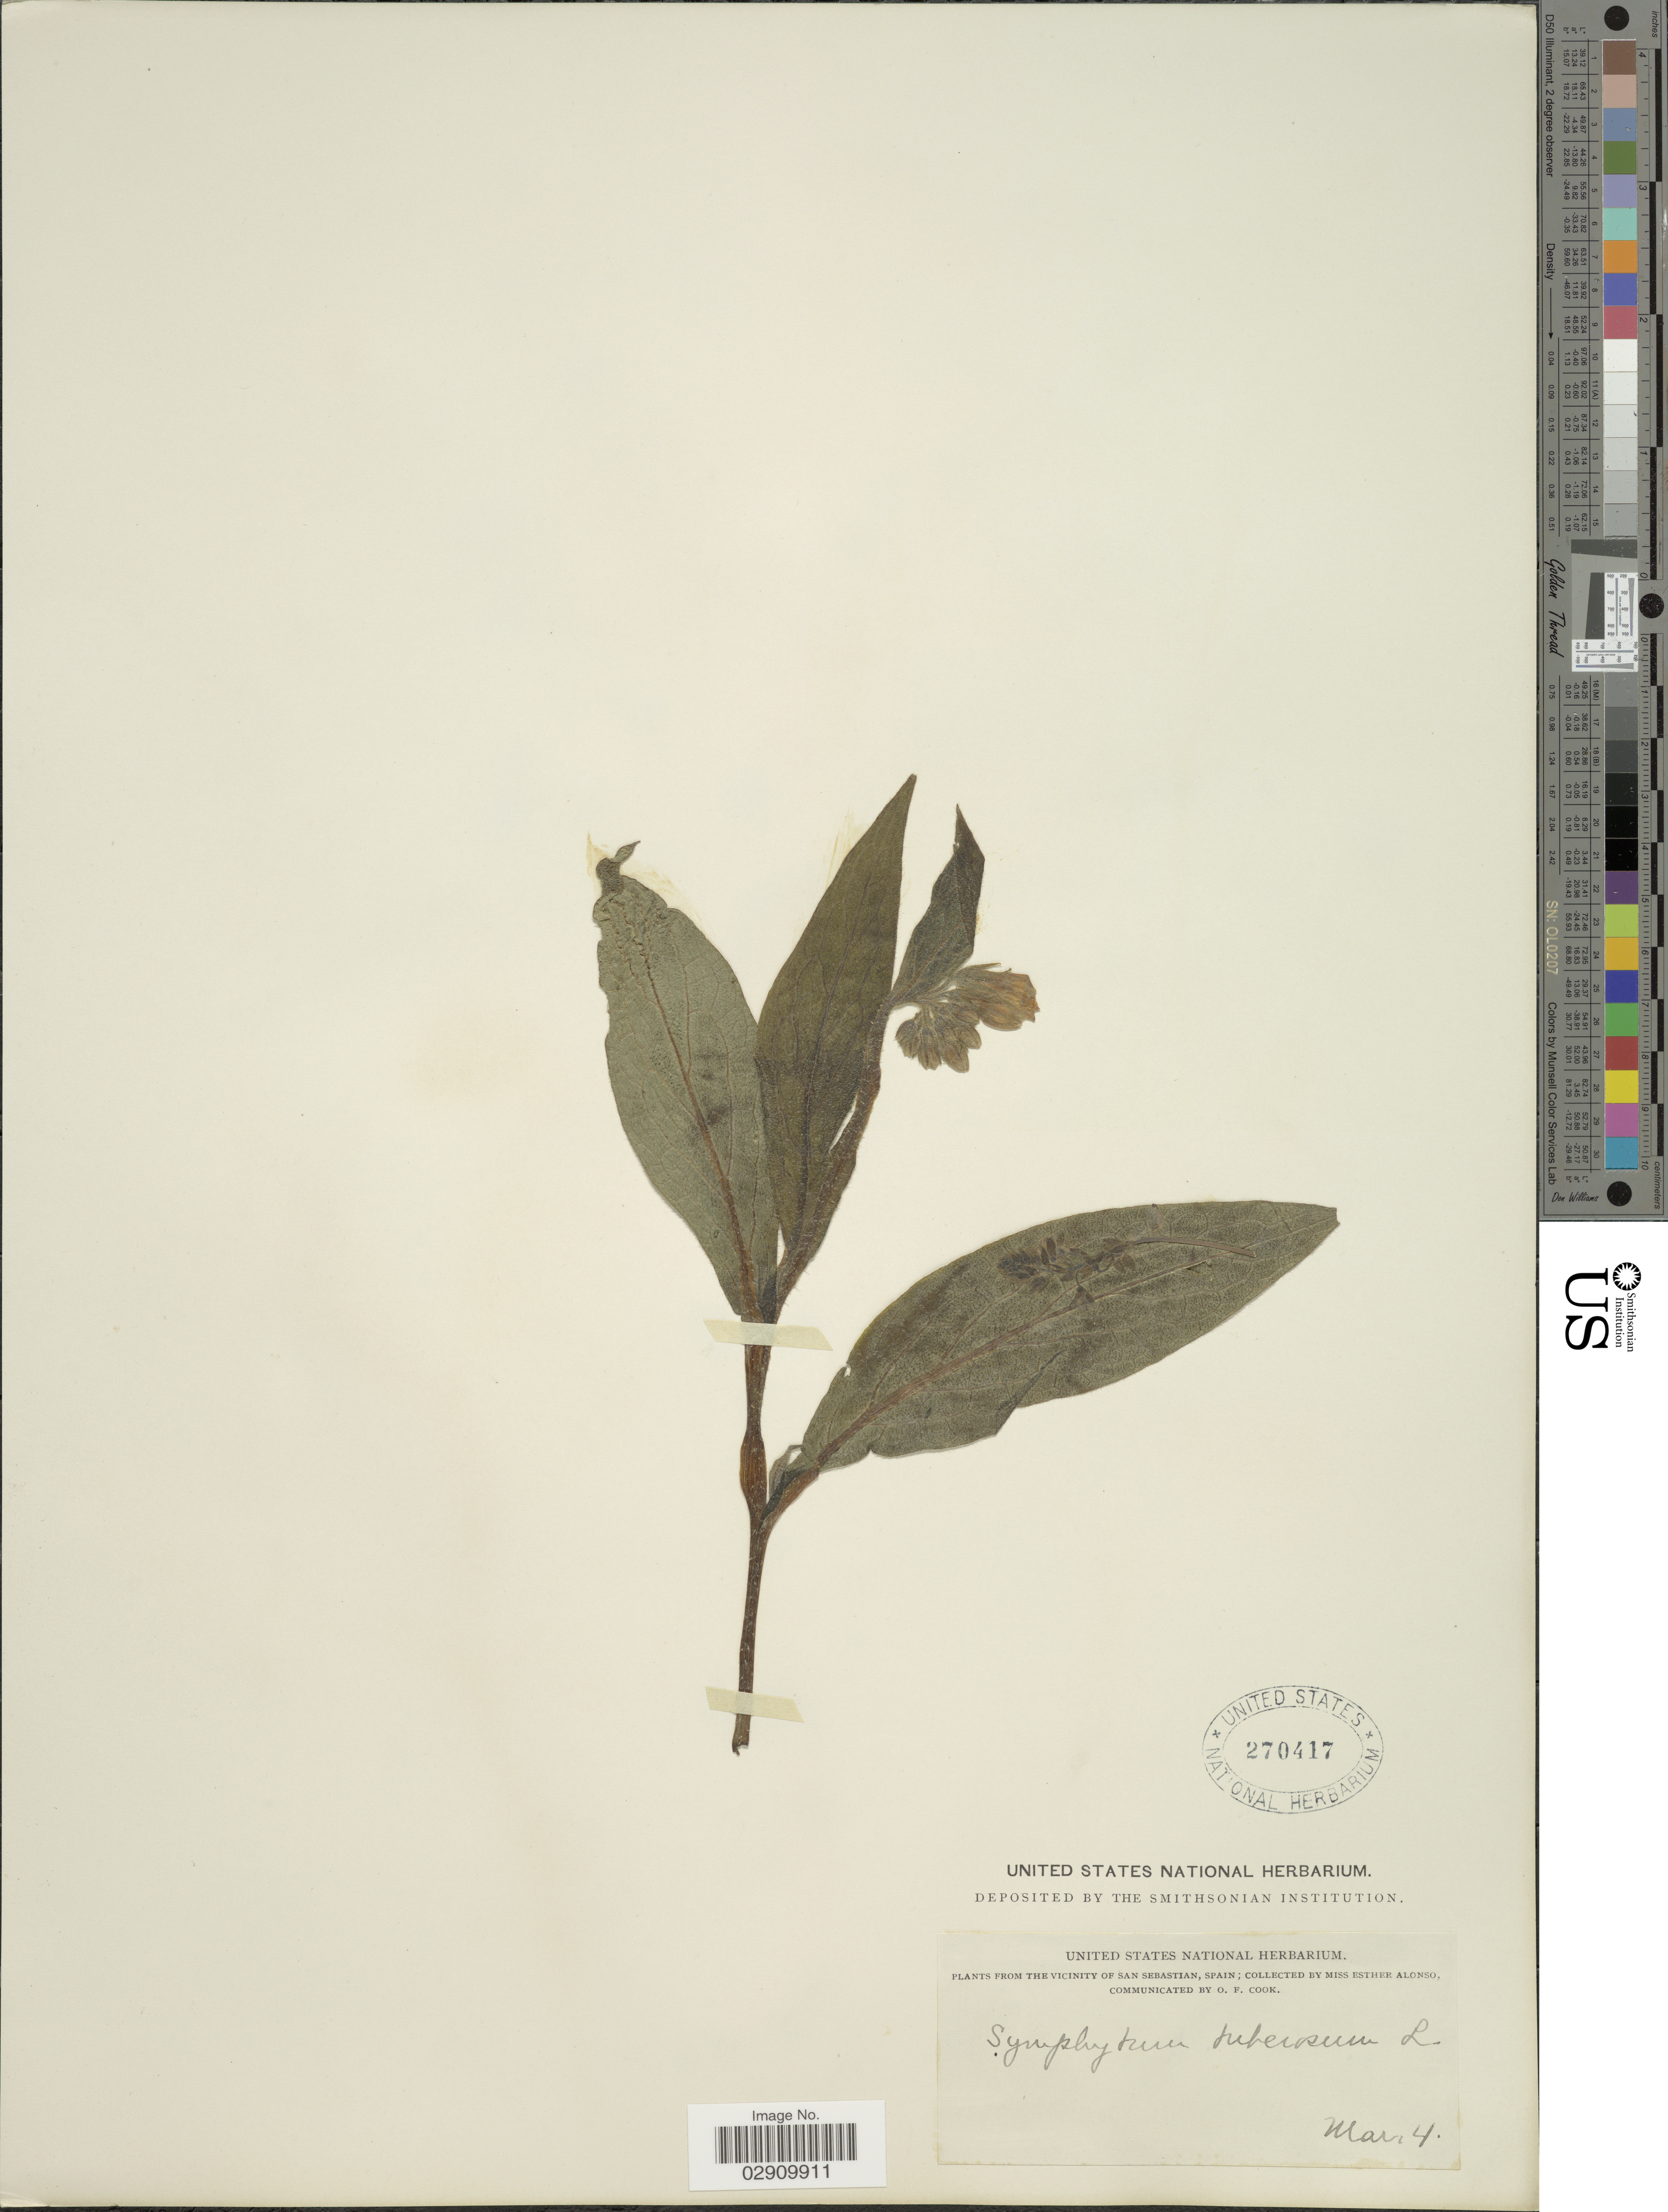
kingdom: Plantae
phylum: Tracheophyta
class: Magnoliopsida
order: Boraginales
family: Boraginaceae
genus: Symphytum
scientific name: Symphytum tuberosum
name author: L.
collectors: E. Alonso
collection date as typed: Marr 4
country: Spain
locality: Vicinity of San Sebastian.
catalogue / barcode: US 270417